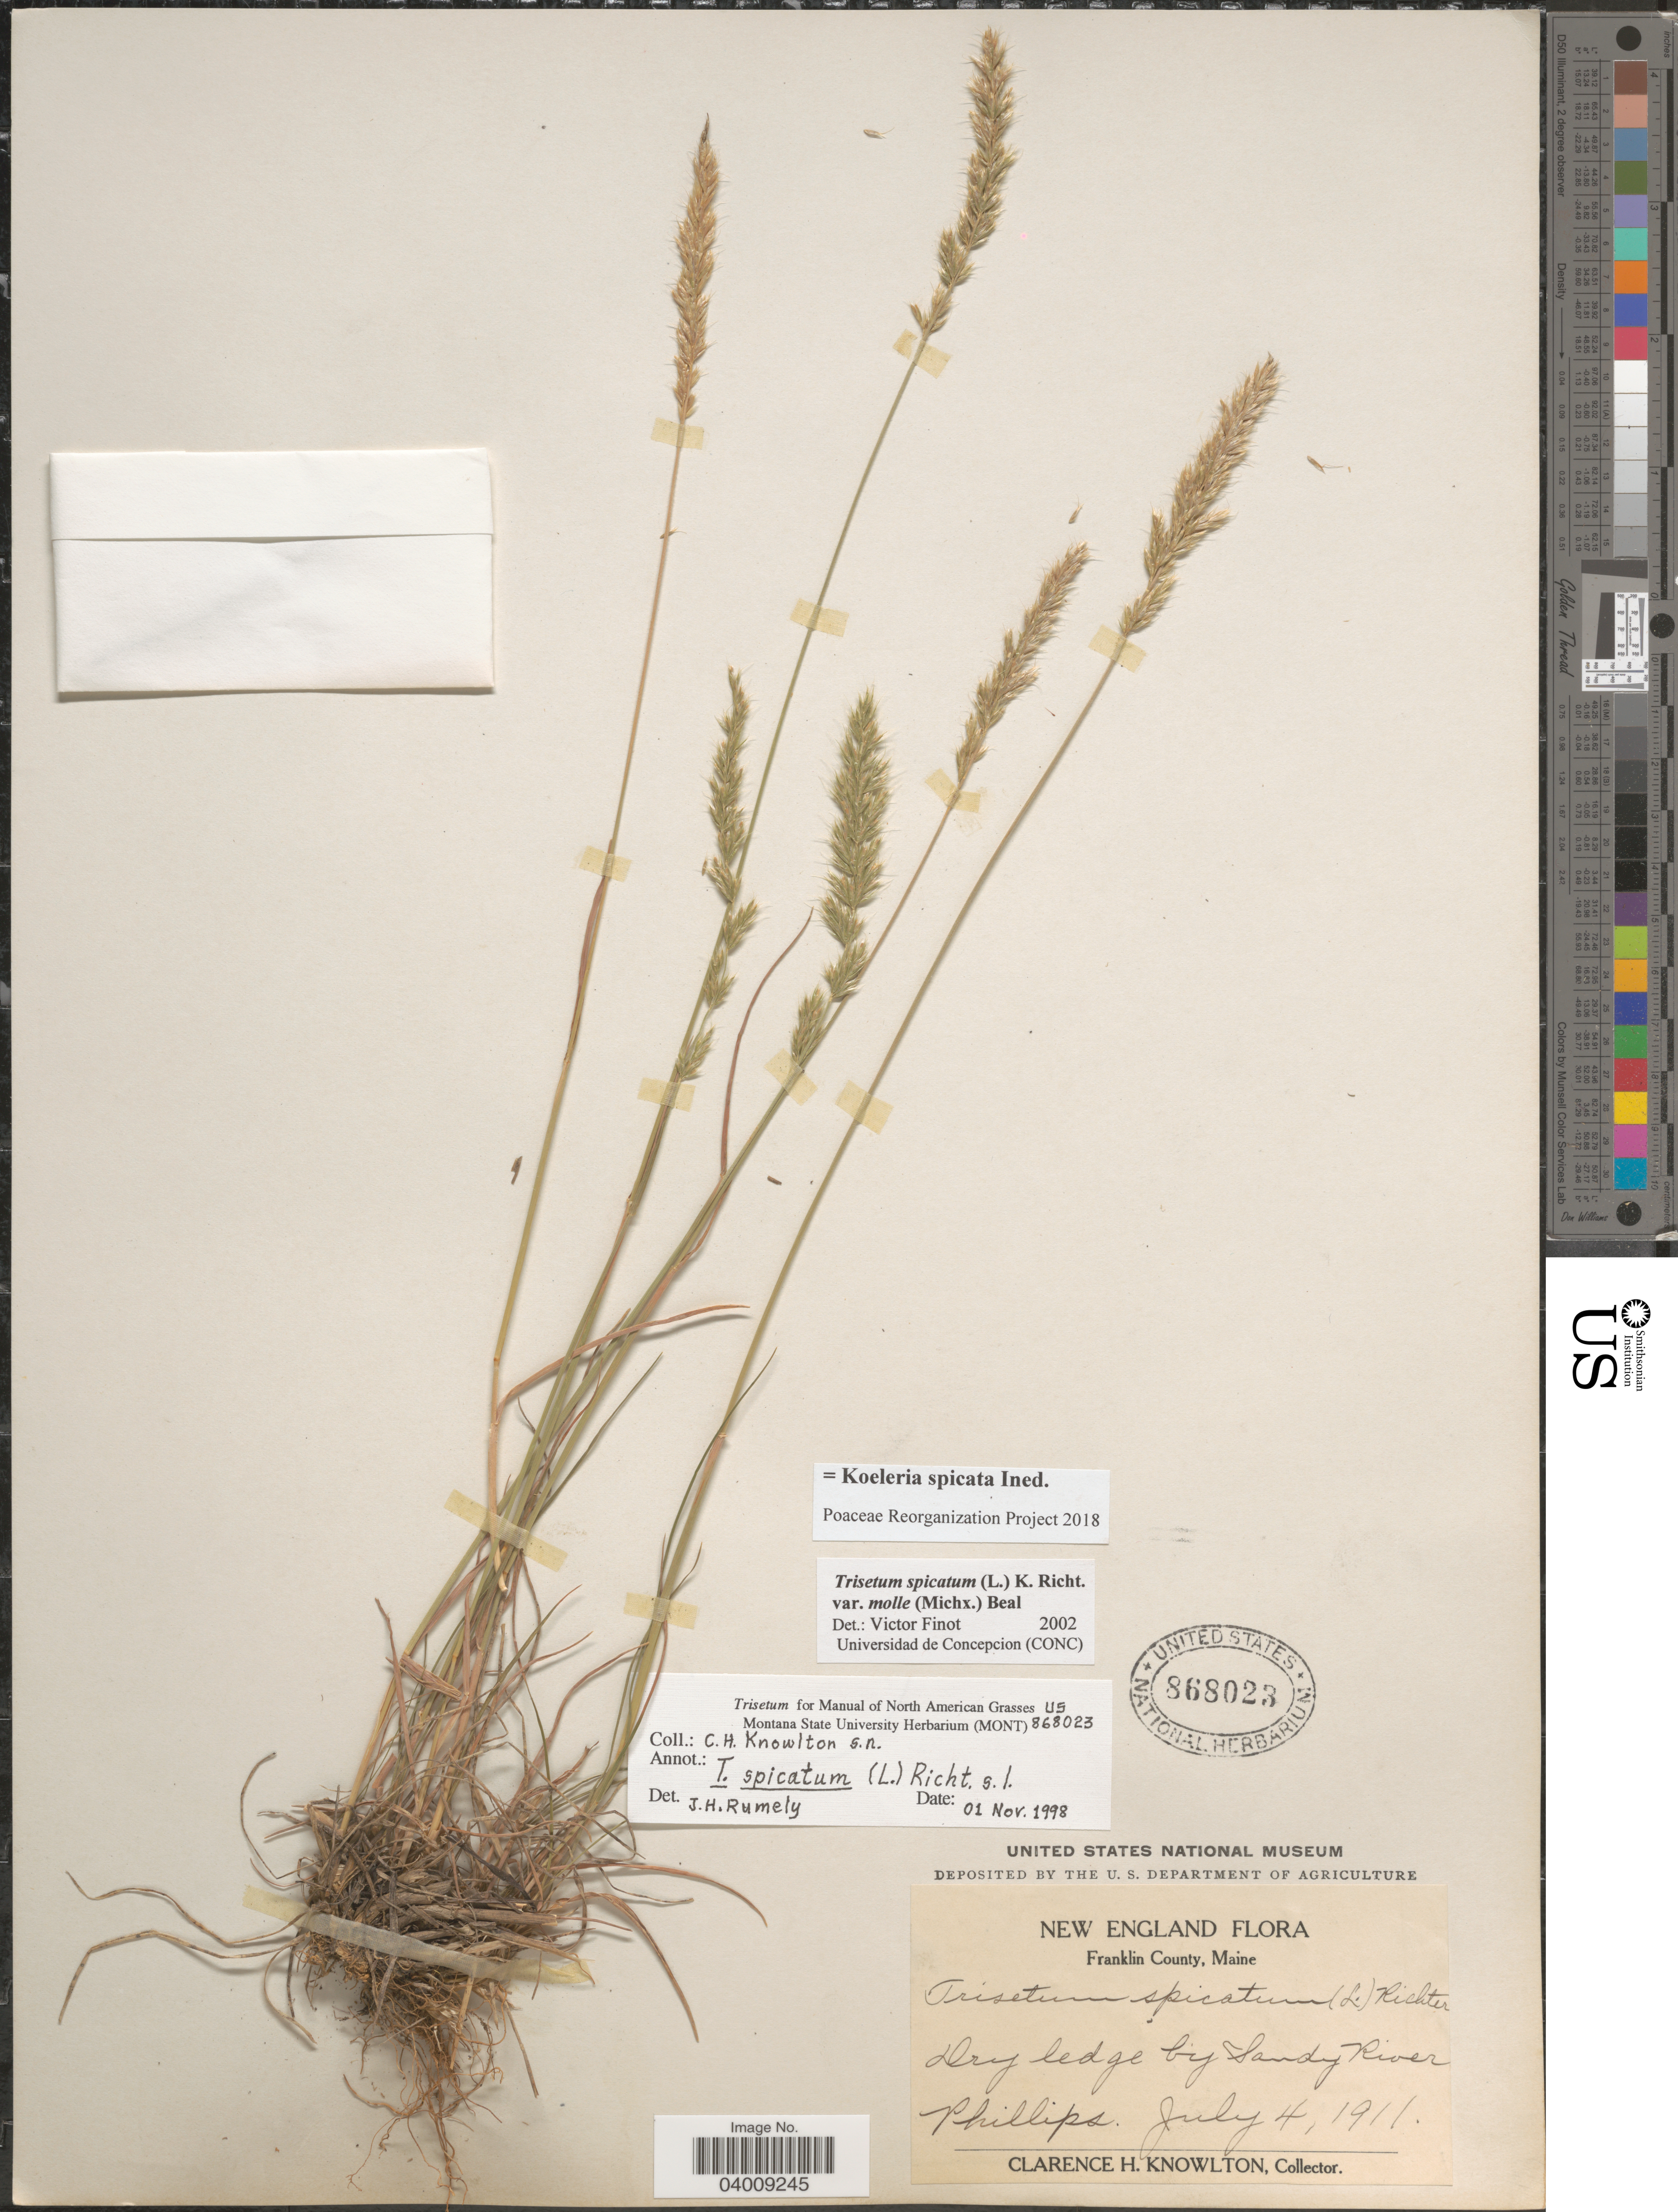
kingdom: Plantae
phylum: Tracheophyta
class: Liliopsida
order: Poales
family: Poaceae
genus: Koeleria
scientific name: Koeleria spicata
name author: (L.) Barberá et al.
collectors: C. H. Knowlton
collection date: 1911-07-04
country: United States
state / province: Maine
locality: New England. Franklin County. Dry ledge by Sandy River. Phillips.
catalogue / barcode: US 868023